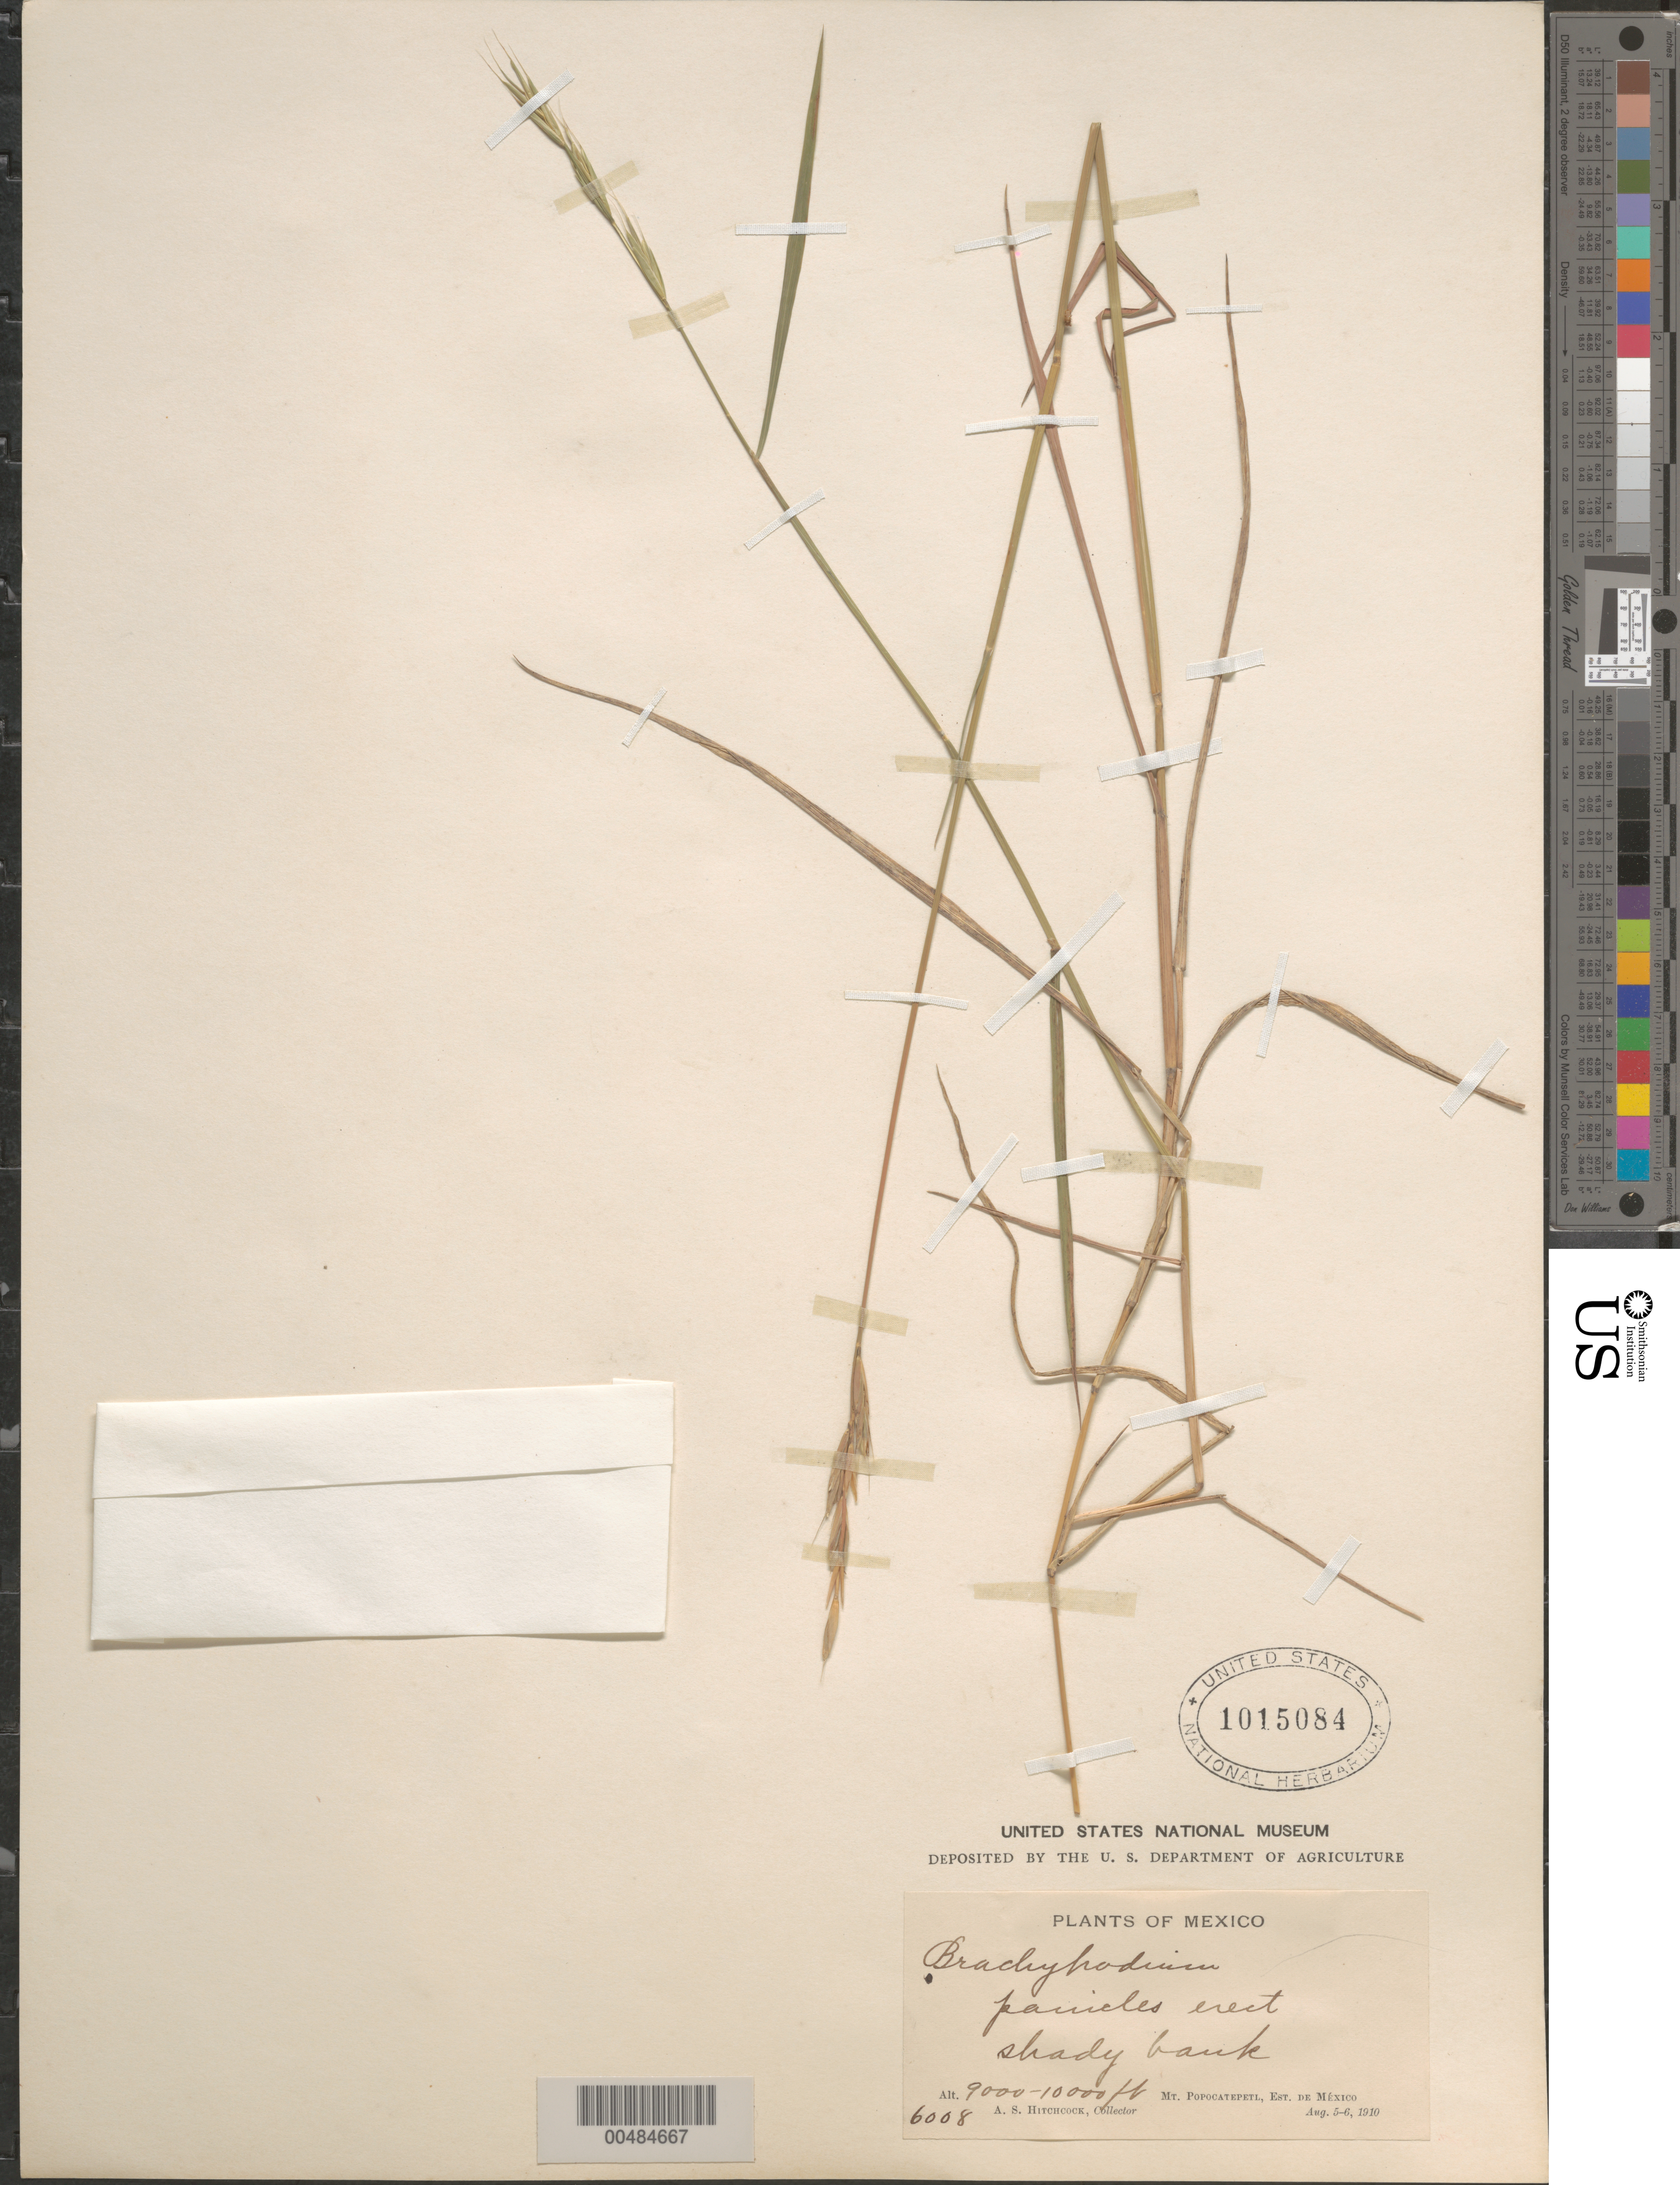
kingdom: Plantae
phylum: Tracheophyta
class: Liliopsida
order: Poales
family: Poaceae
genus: Brachypodium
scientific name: Brachypodium sp.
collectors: A. S. Hitchcock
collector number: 6008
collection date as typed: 5 Aug 1910 to 6 Aug 1910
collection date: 1910-08-05/1910-08-06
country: Mexico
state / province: México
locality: Mt. Popocatepetl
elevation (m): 2743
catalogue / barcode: US 1015084